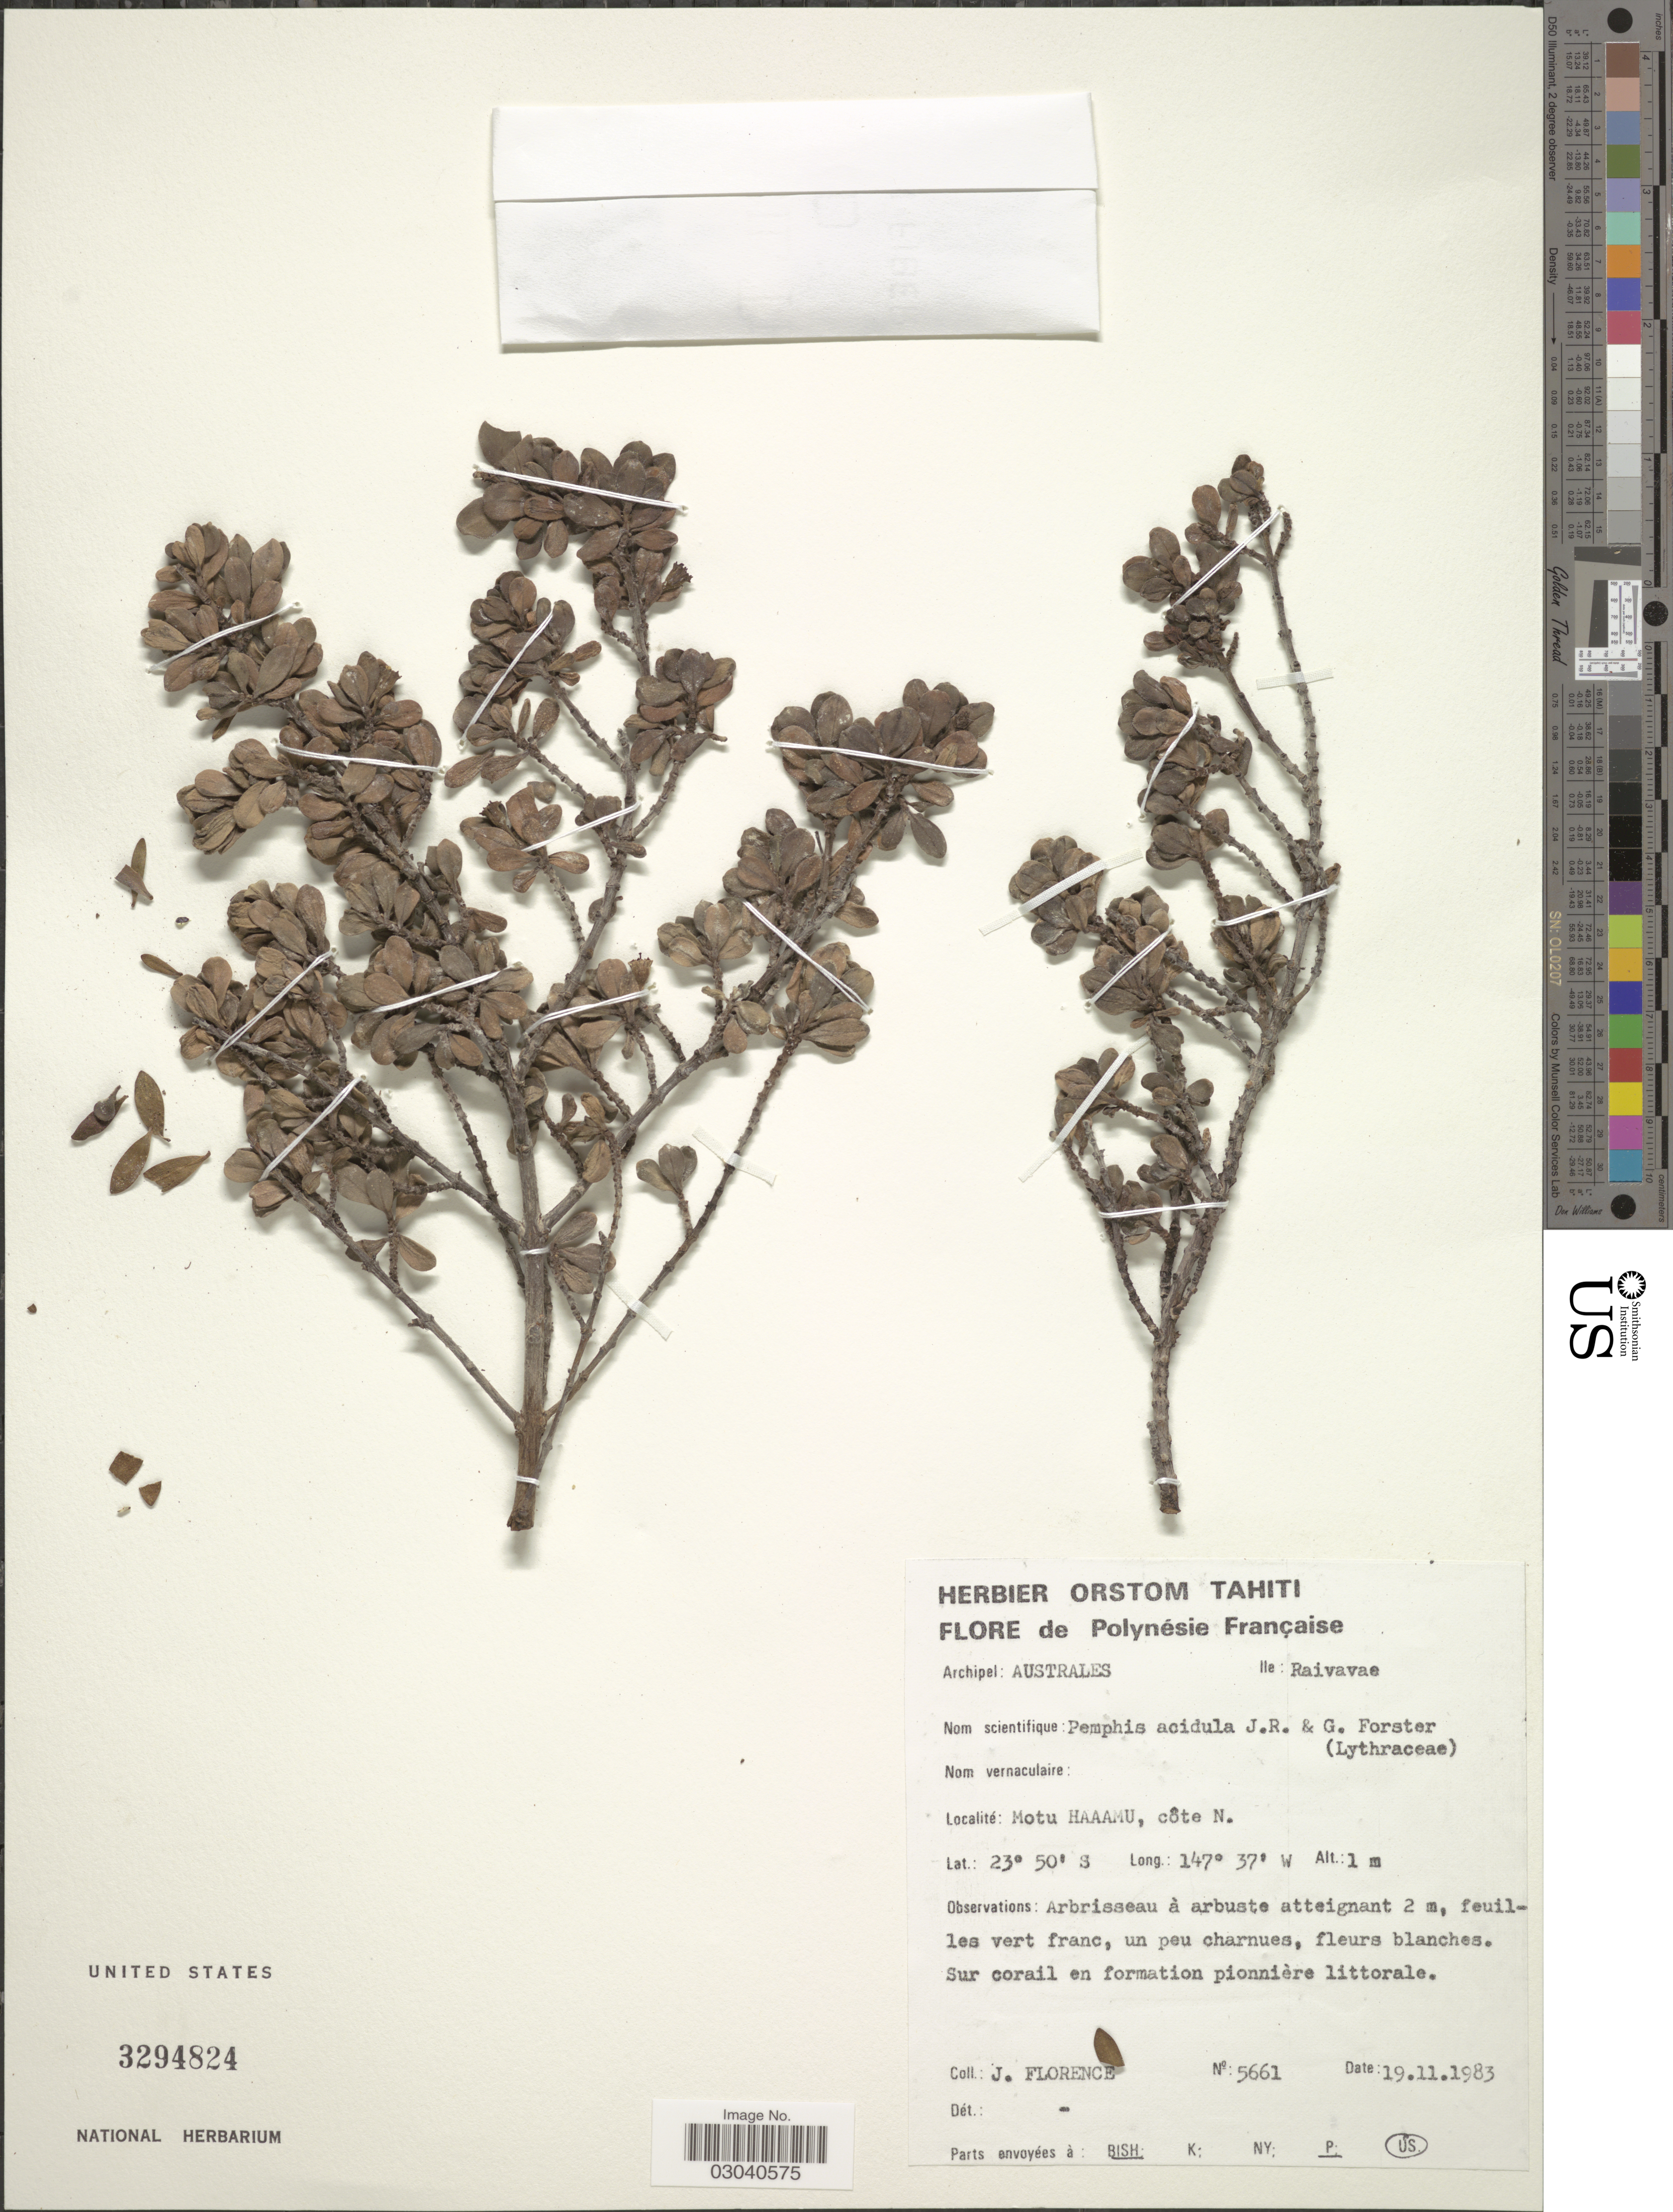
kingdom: Plantae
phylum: Tracheophyta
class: Magnoliopsida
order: Myrtales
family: Lythraceae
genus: Pemphis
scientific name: Pemphis acidula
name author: J.R. Forst. & G. Forst.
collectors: J. Florence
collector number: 5661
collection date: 1983-11-19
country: French Polynesia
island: Raivavae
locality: Polynésie Française. Archipel: Australes. Raivavae. Motu Haaamu, côte N.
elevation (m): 1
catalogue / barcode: US 3294824